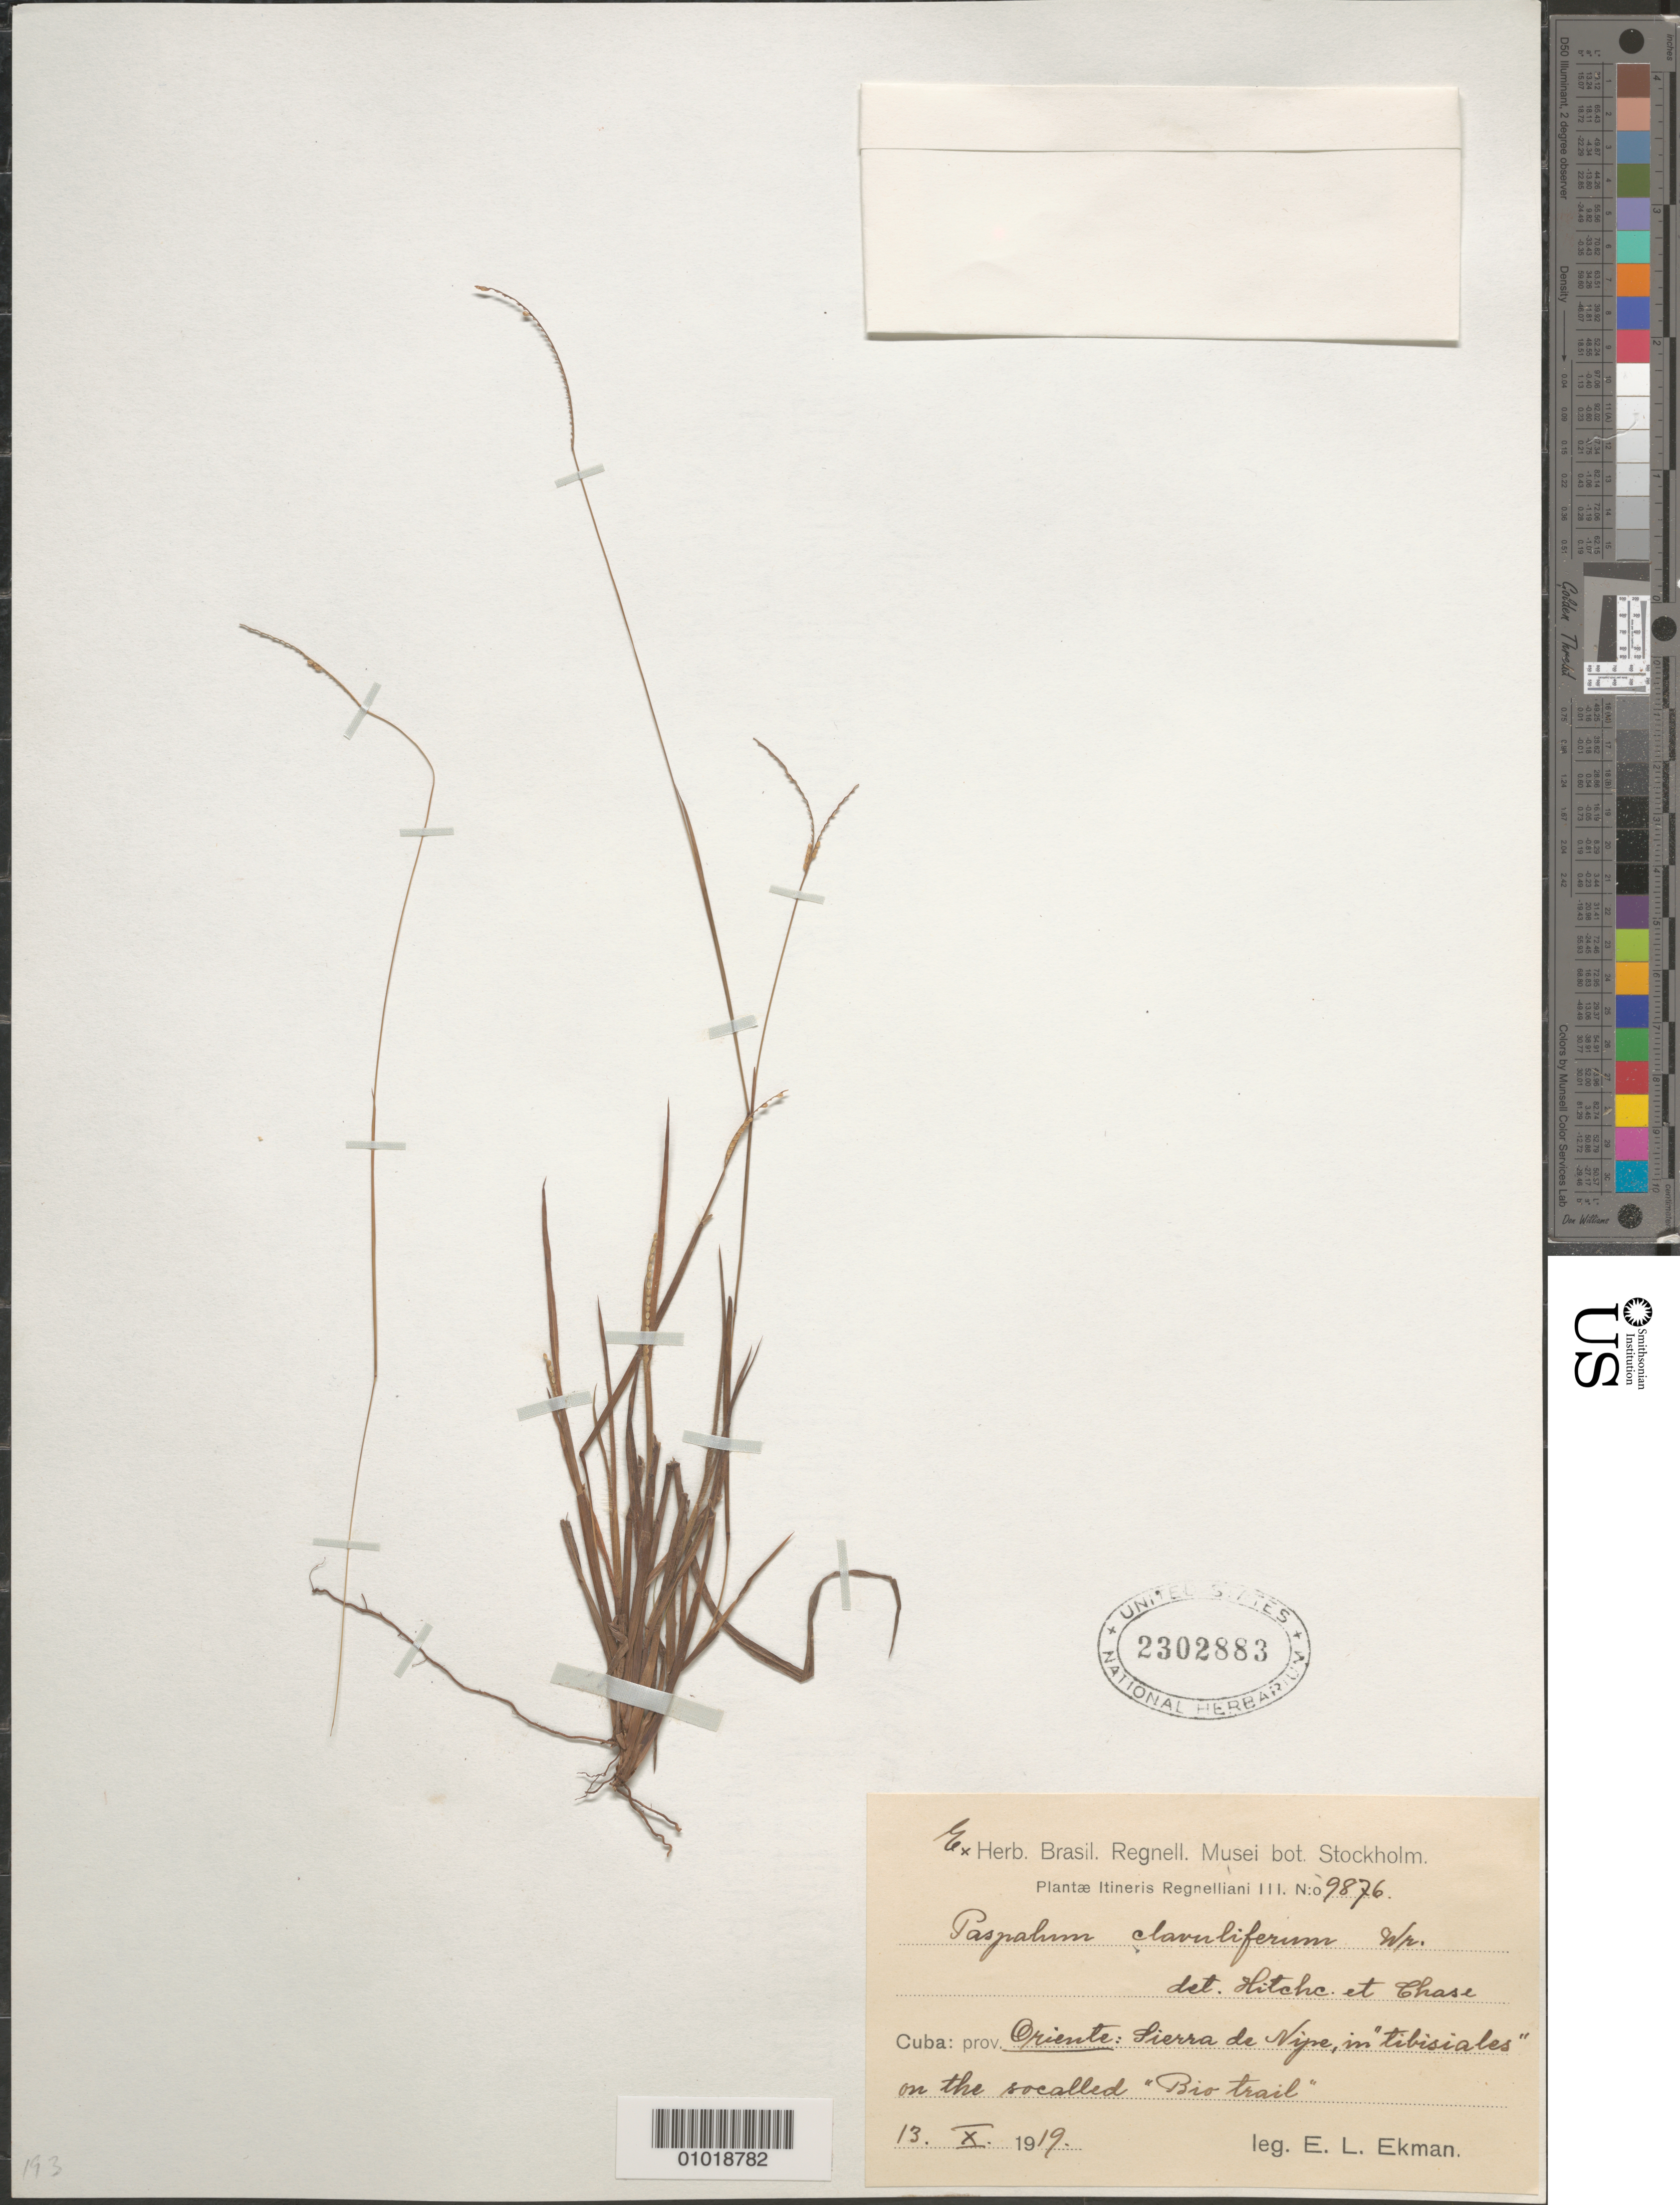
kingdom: Plantae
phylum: Tracheophyta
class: Liliopsida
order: Poales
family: Poaceae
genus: Paspalum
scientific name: Paspalum clavuliferum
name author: C. Wright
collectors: E. L. Ekman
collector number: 9876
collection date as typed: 13 Oct 1919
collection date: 1919-10-13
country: Cuba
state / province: Holguín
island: Cuba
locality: Sierra de Nipe in "tibisiales" on the so-called "Bio Trail"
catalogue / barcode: US 2302883